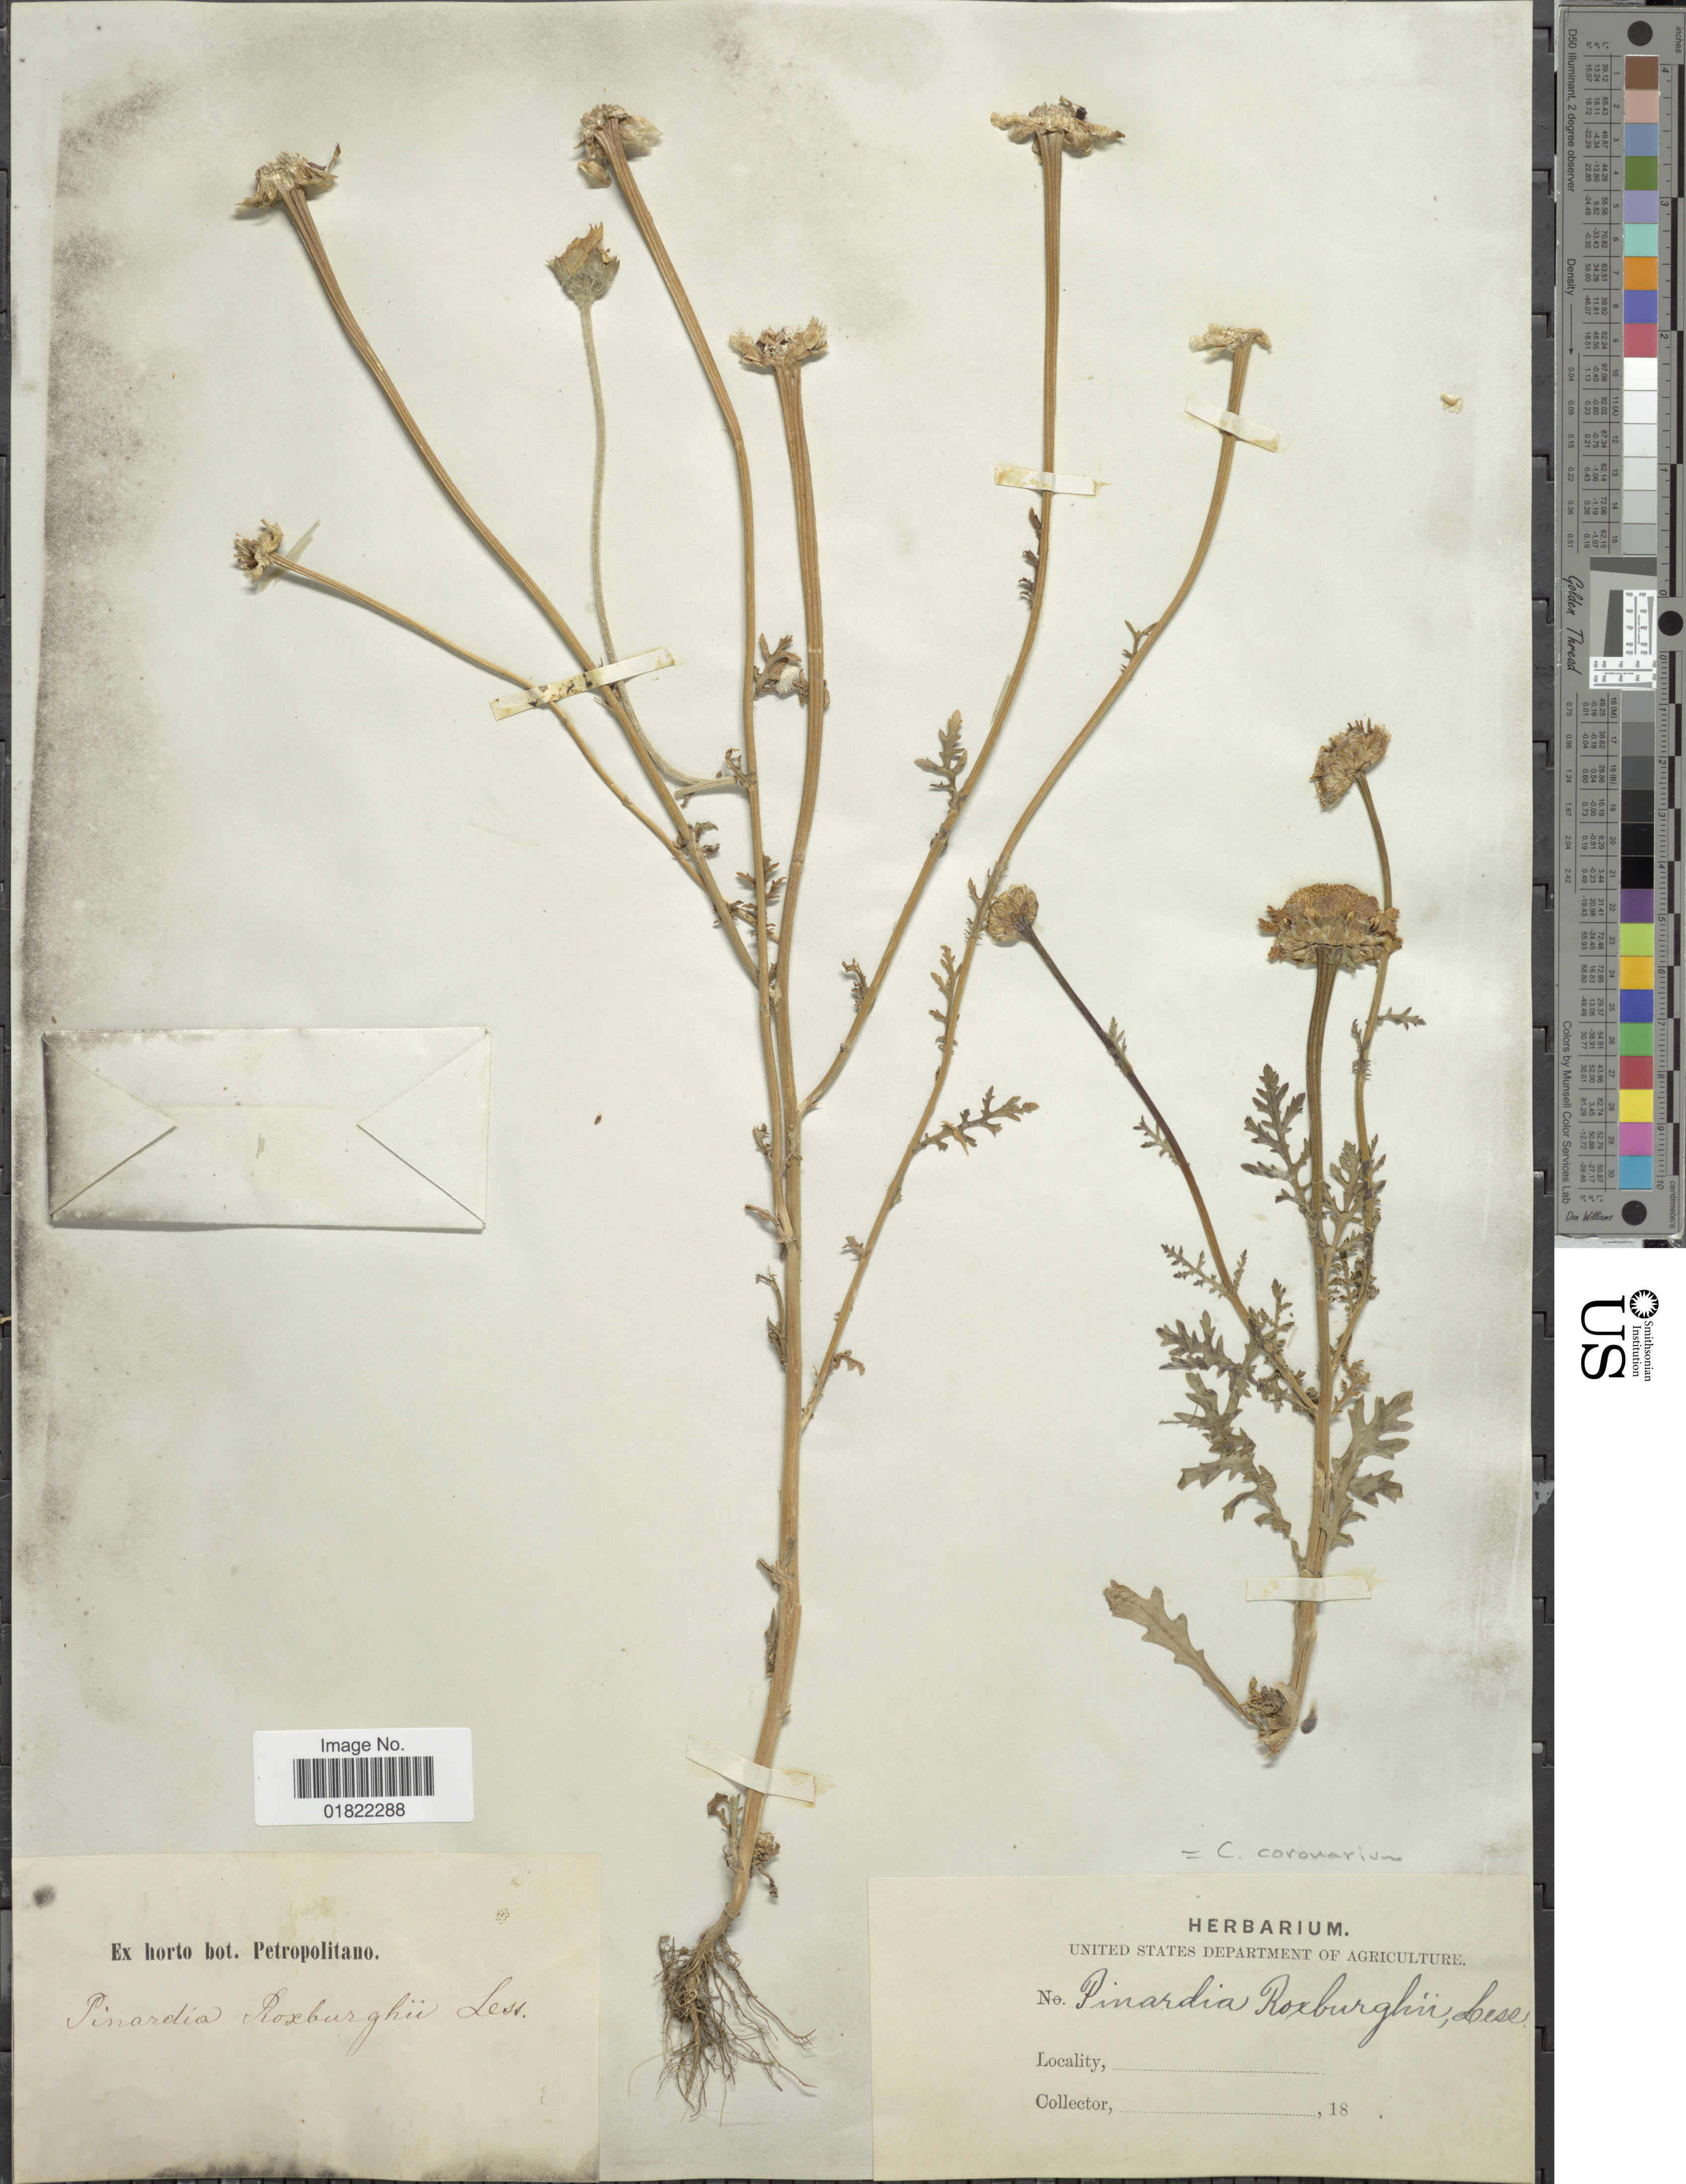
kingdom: Plantae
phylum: Tracheophyta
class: Magnoliopsida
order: Asterales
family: Asteraceae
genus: Chrysanthemum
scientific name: Chrysanthemum coronarium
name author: L.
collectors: ex Horto Bot. Petropolitano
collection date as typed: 18